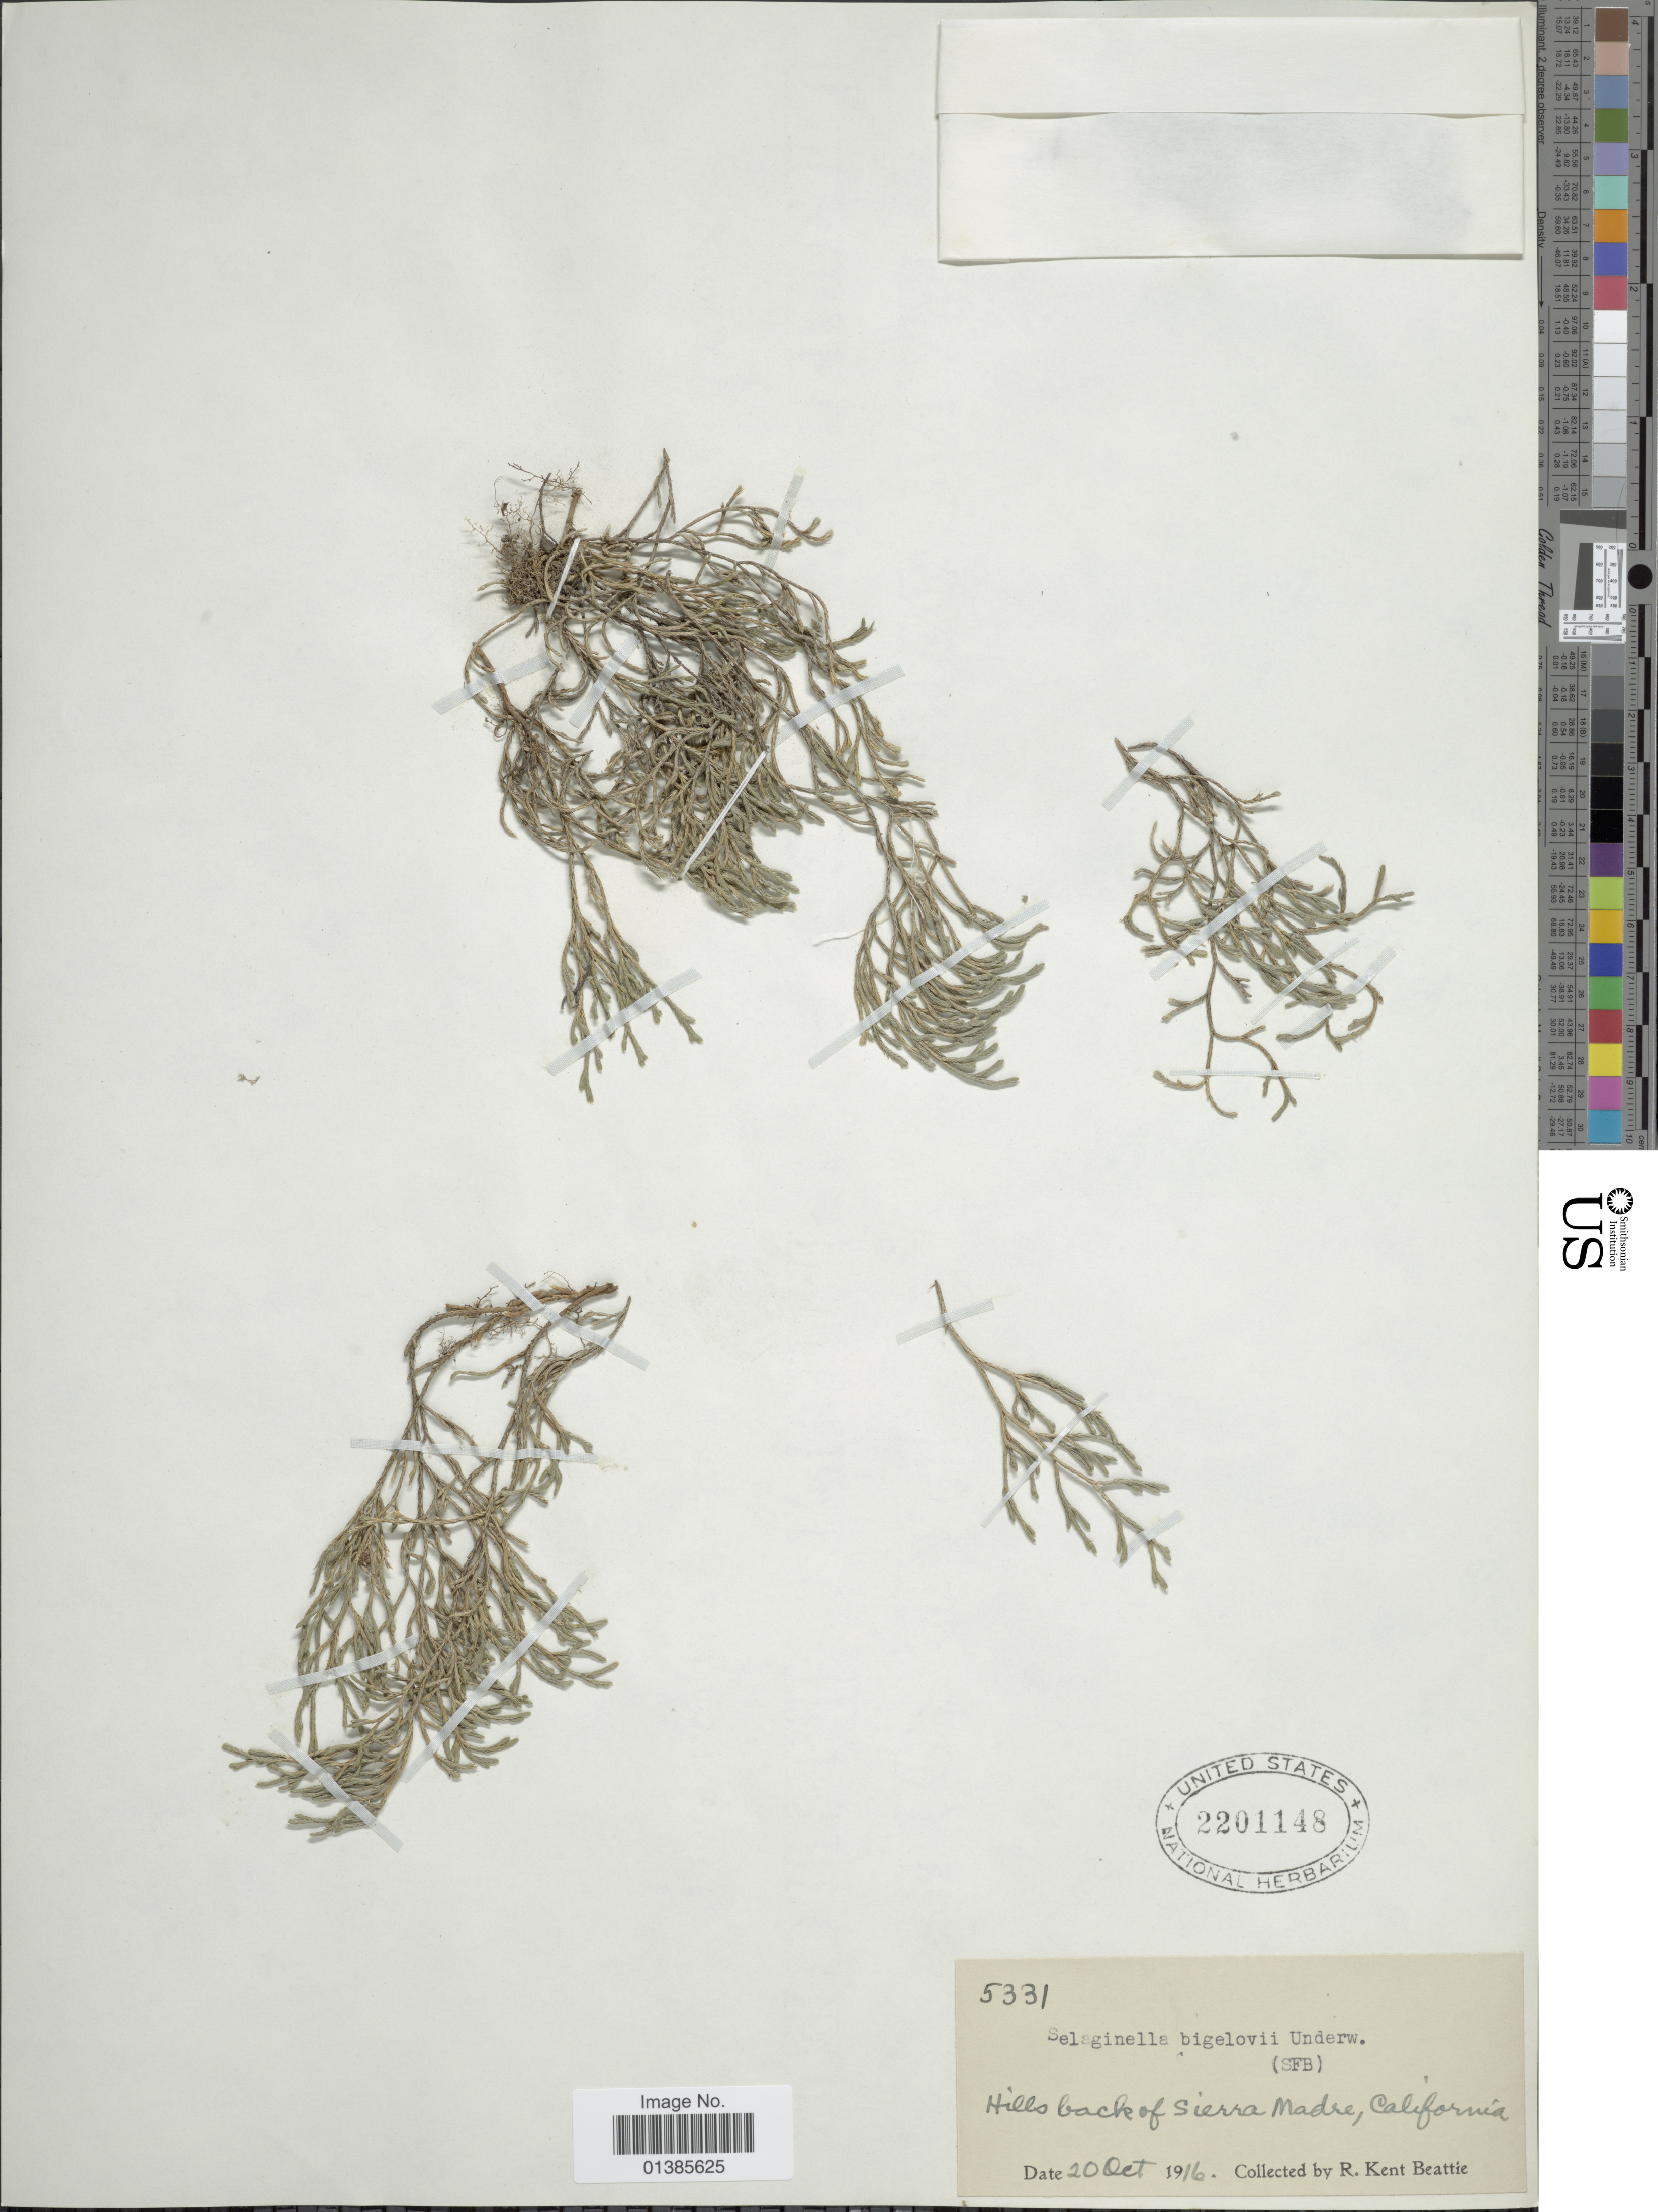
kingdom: Plantae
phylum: Tracheophyta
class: Lycopodiopsida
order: Selaginellales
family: Selaginellaceae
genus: Selaginella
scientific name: Selaginella bigelovii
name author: Underw.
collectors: R. K. Beattie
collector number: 5331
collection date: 1916-10-20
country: United States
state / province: California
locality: Hills back of Sierra Madre.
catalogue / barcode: US 2201148